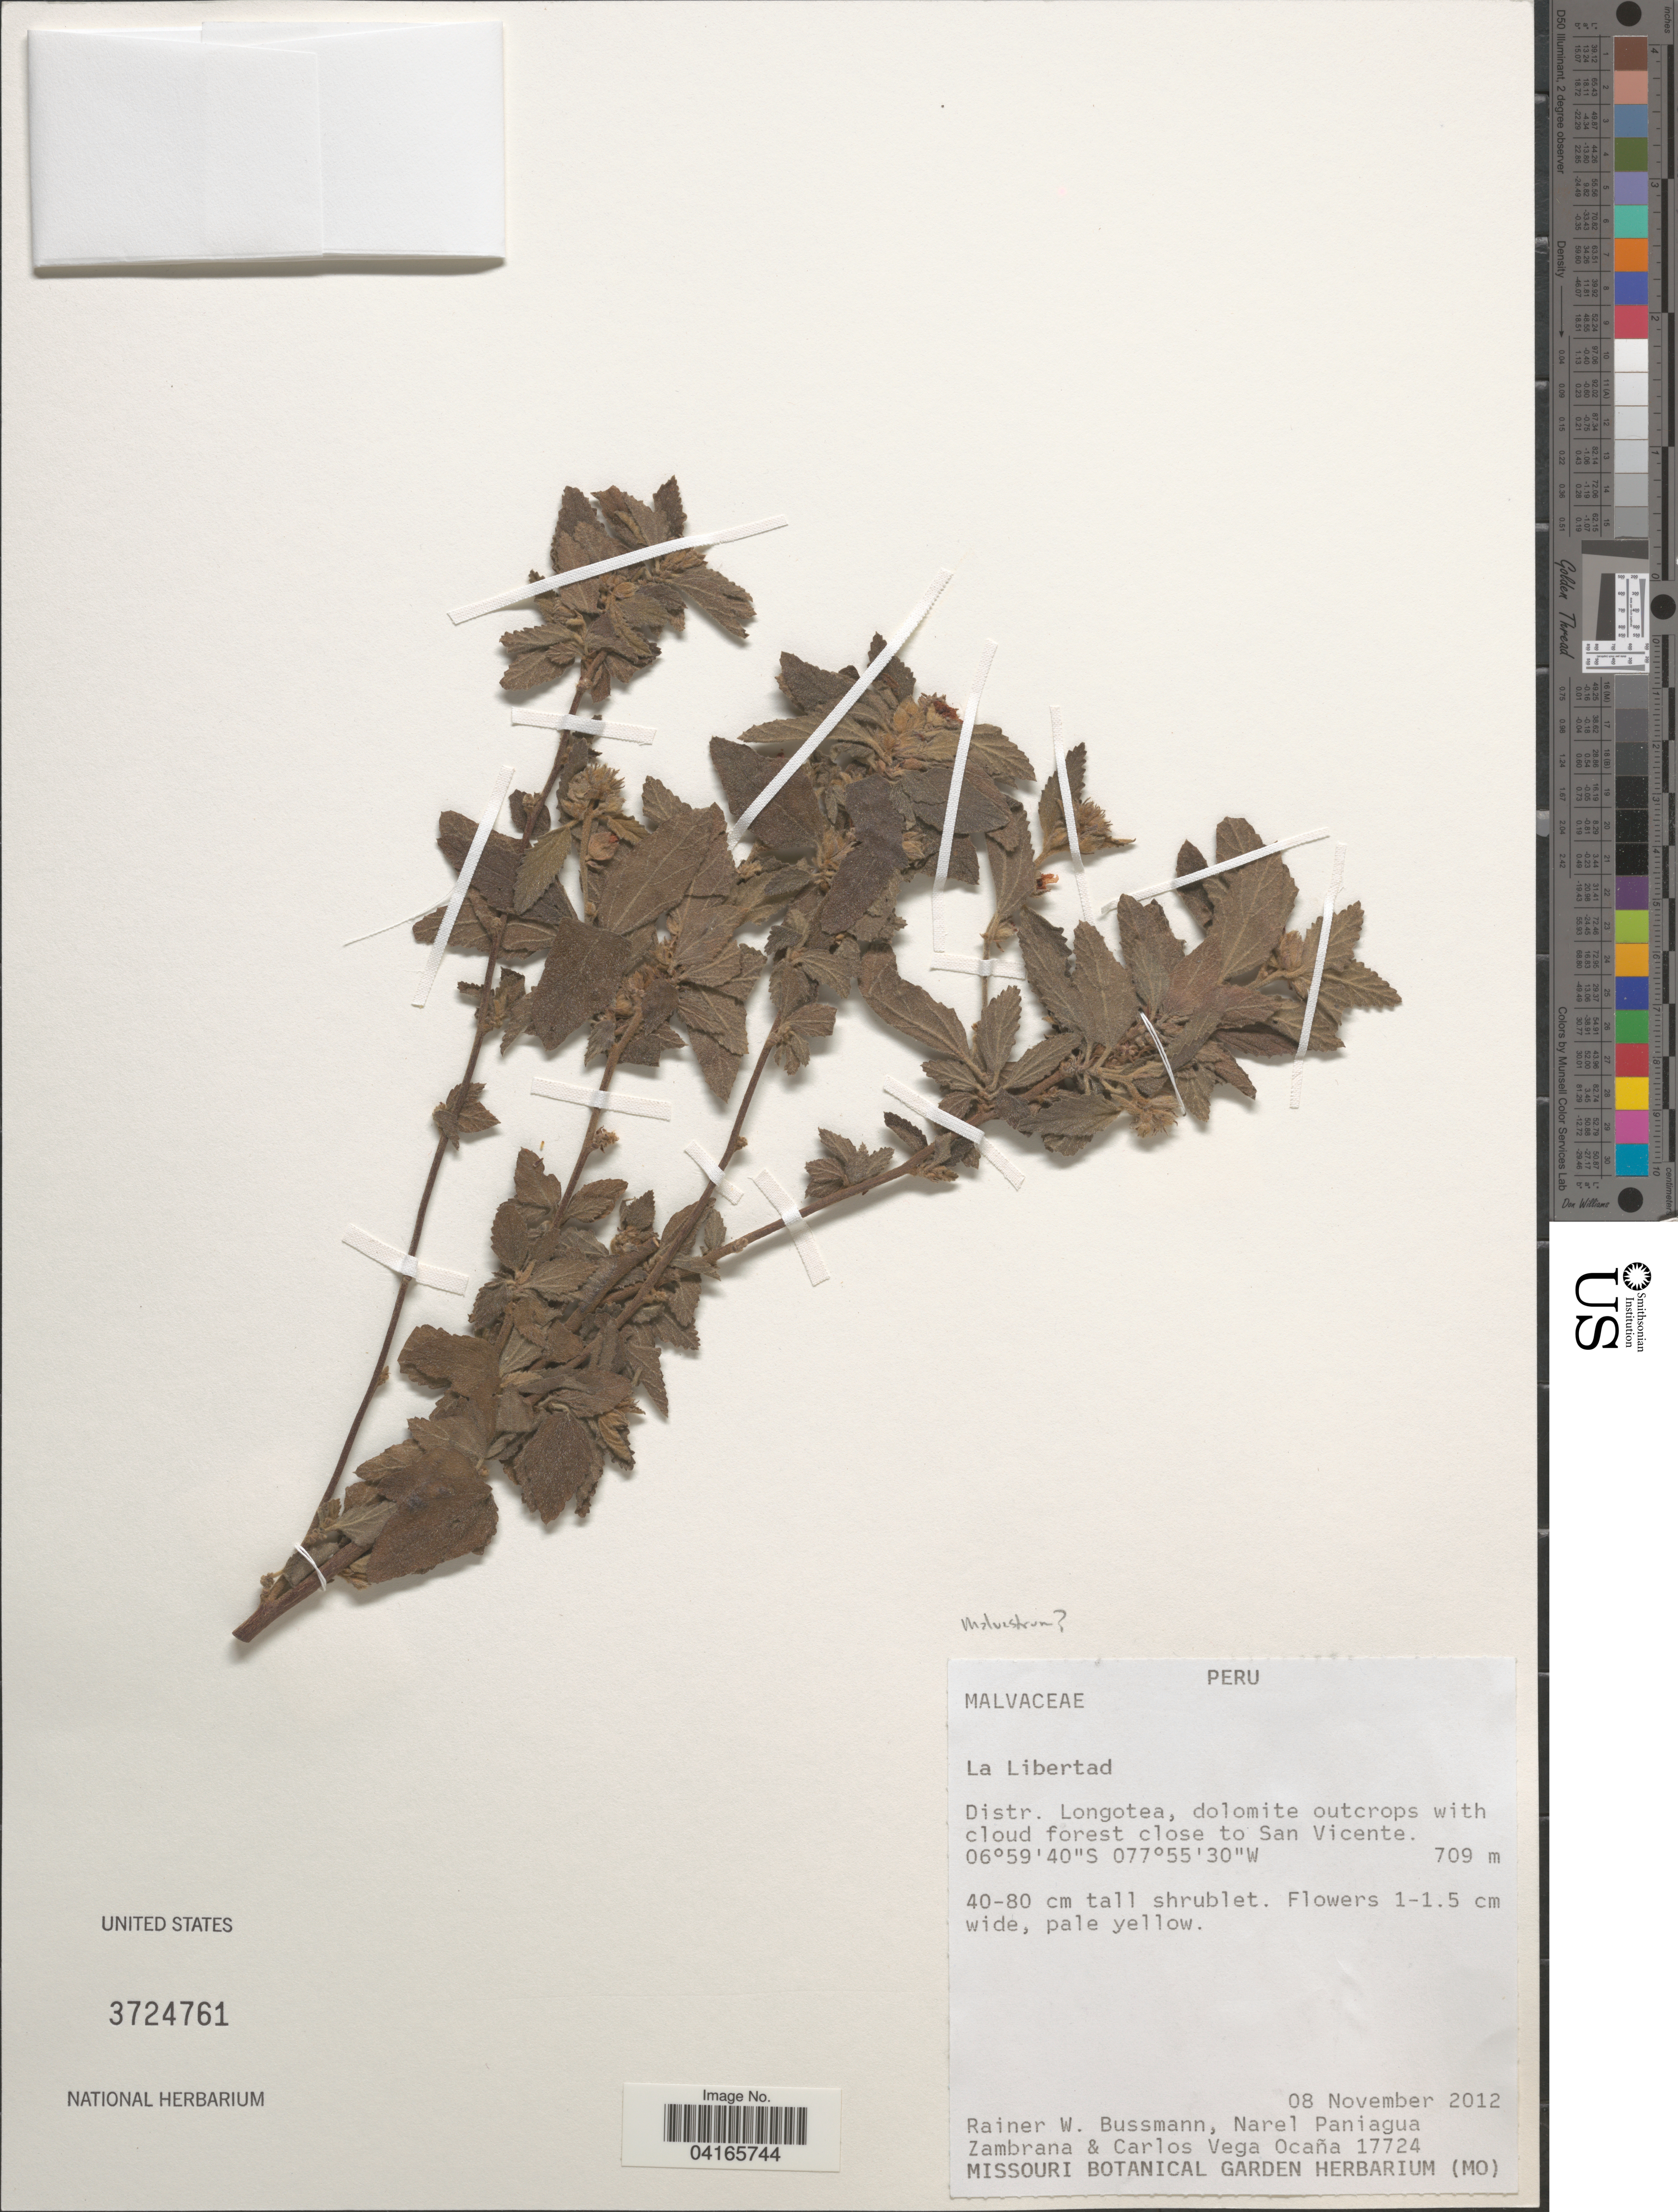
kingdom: Plantae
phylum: Tracheophyta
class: Magnoliopsida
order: Malvales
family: Malvaceae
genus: Malvastrum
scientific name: Malvastrum sp.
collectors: R. W. Bussmann, N. Zambrana & C. Vega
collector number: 17724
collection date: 2012-11-08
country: Peru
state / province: La Libertad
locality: Distr. Longotea, dolomite outcrops with cloud forest close to San Vicente.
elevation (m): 709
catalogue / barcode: US 3724761